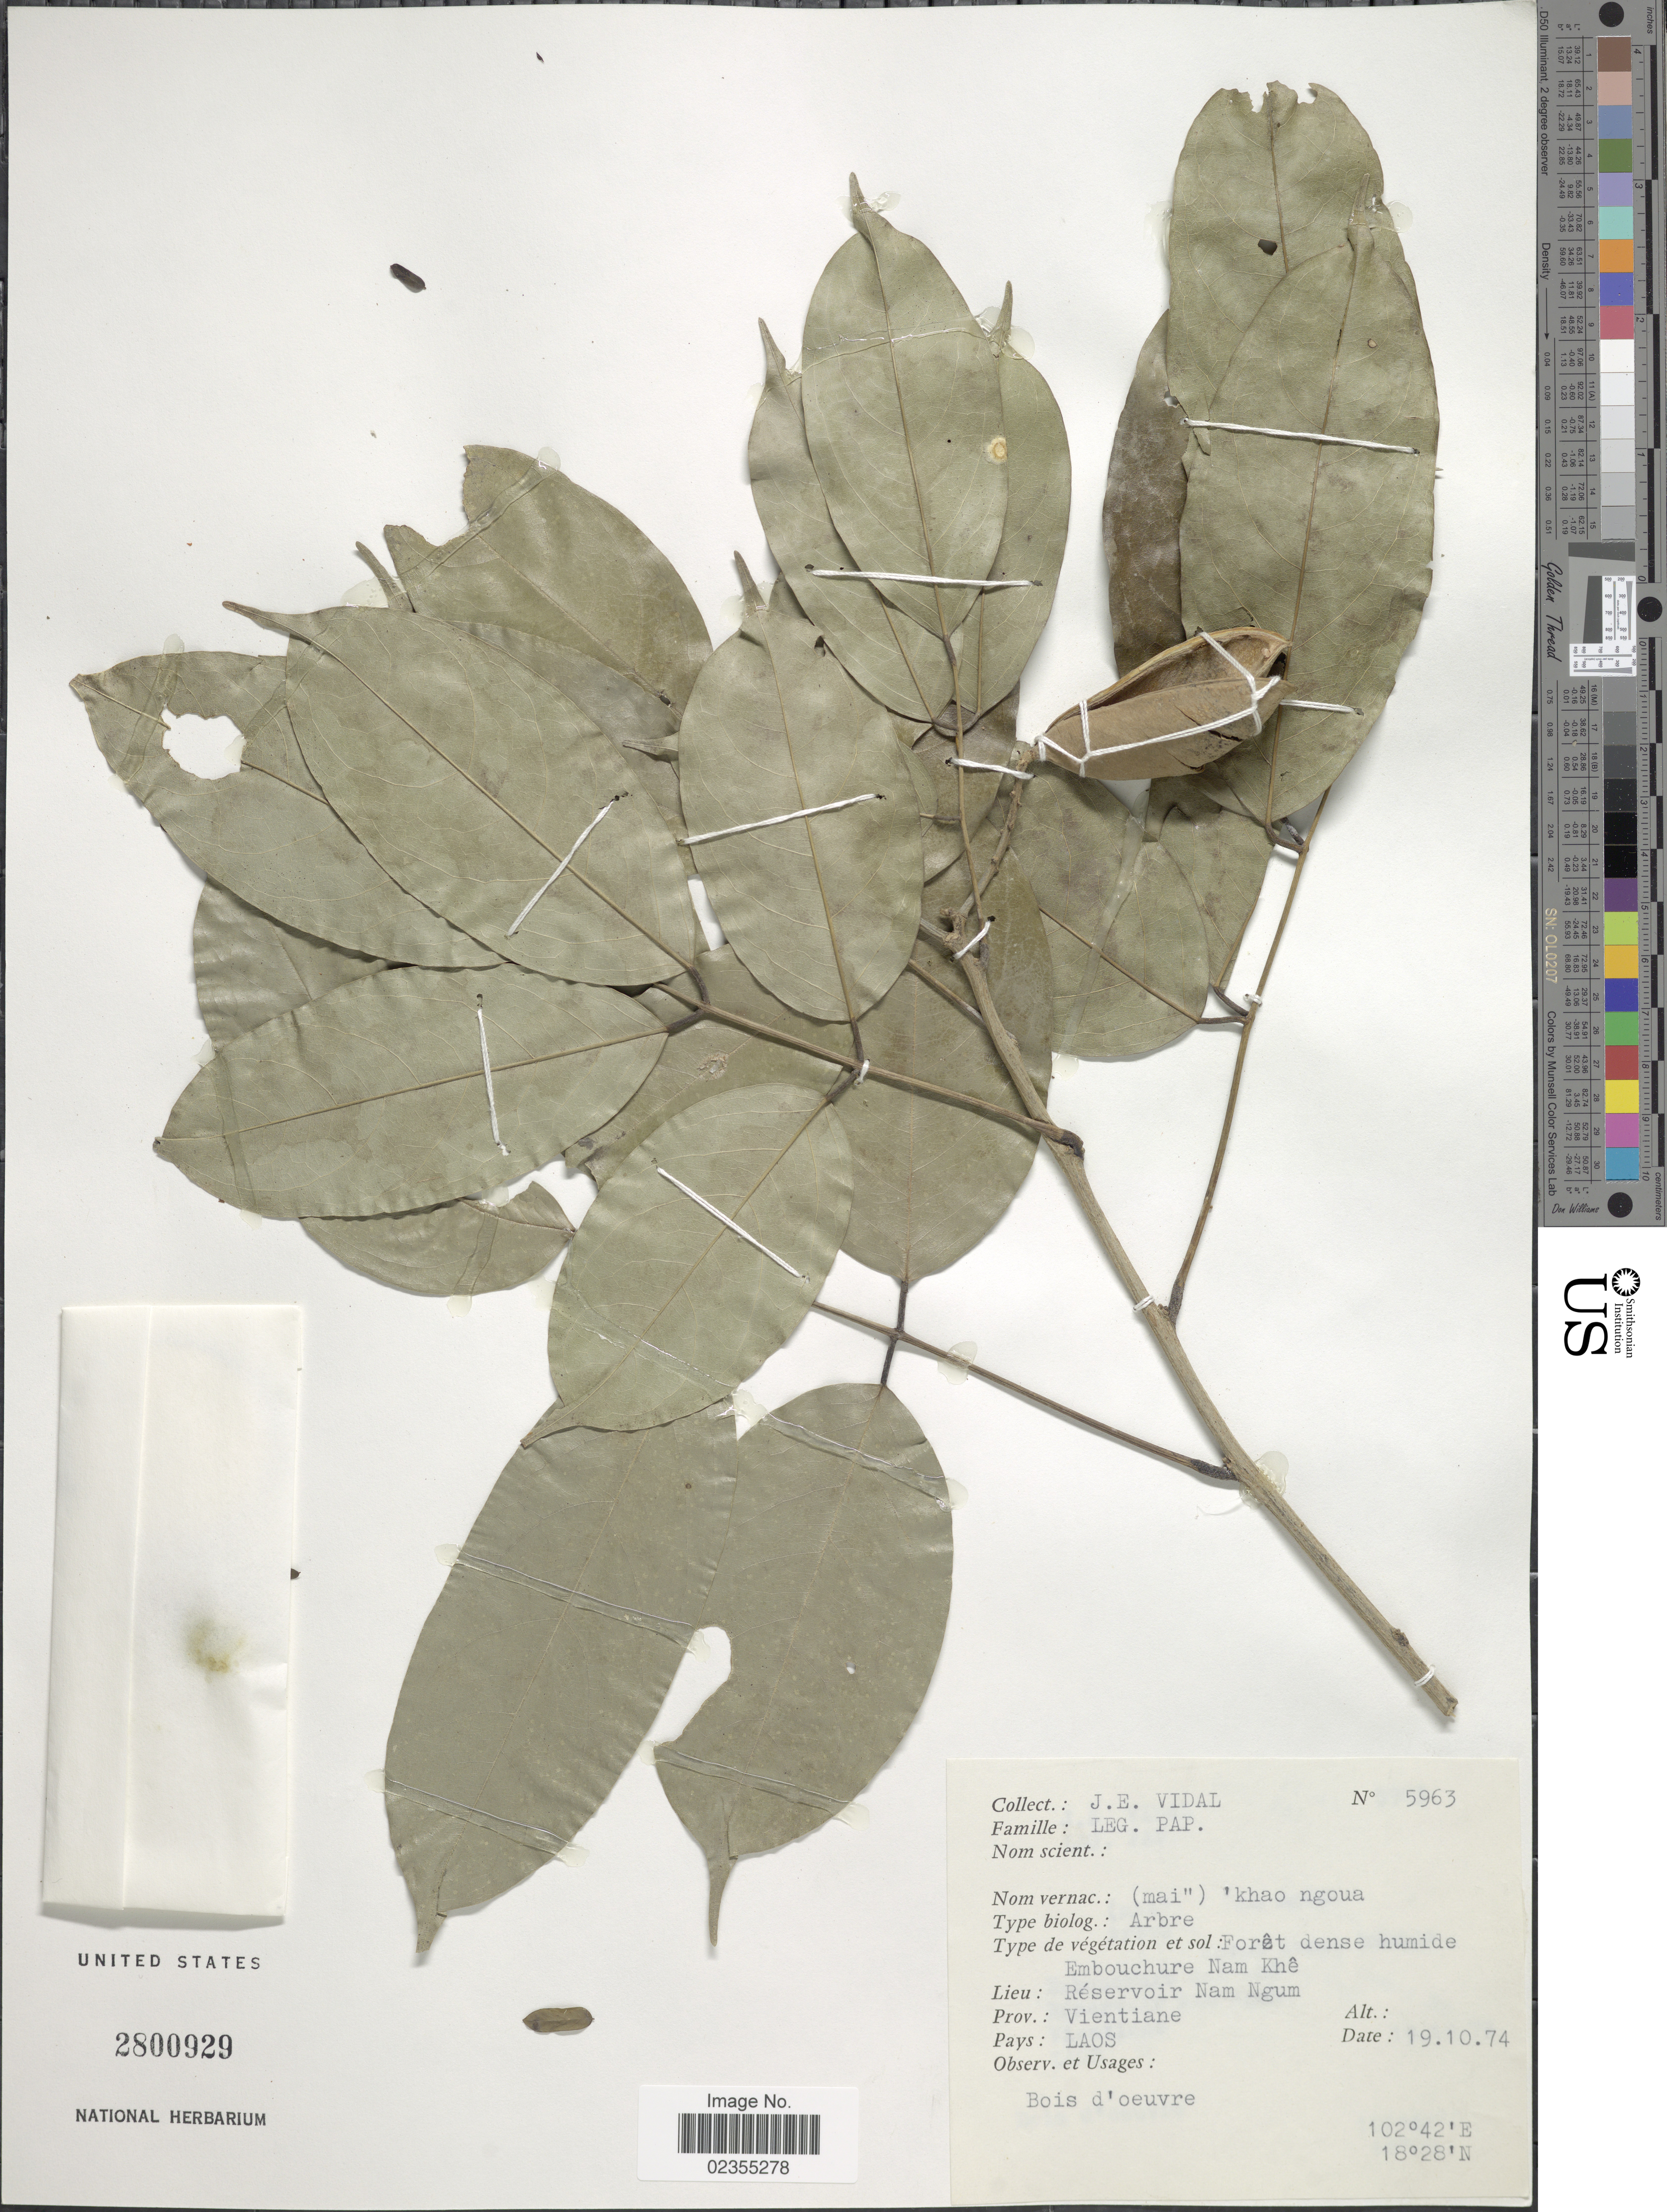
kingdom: Plantae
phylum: Tracheophyta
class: Magnoliopsida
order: Fabales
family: Fabaceae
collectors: J. E. Vidal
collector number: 5963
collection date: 1974-10-19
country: Laos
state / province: Viangchan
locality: Forêt dense humide. Embouchure Nam Khê. Réservoir Nam Ngum. Prov.: Vientiane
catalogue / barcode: US 2800929